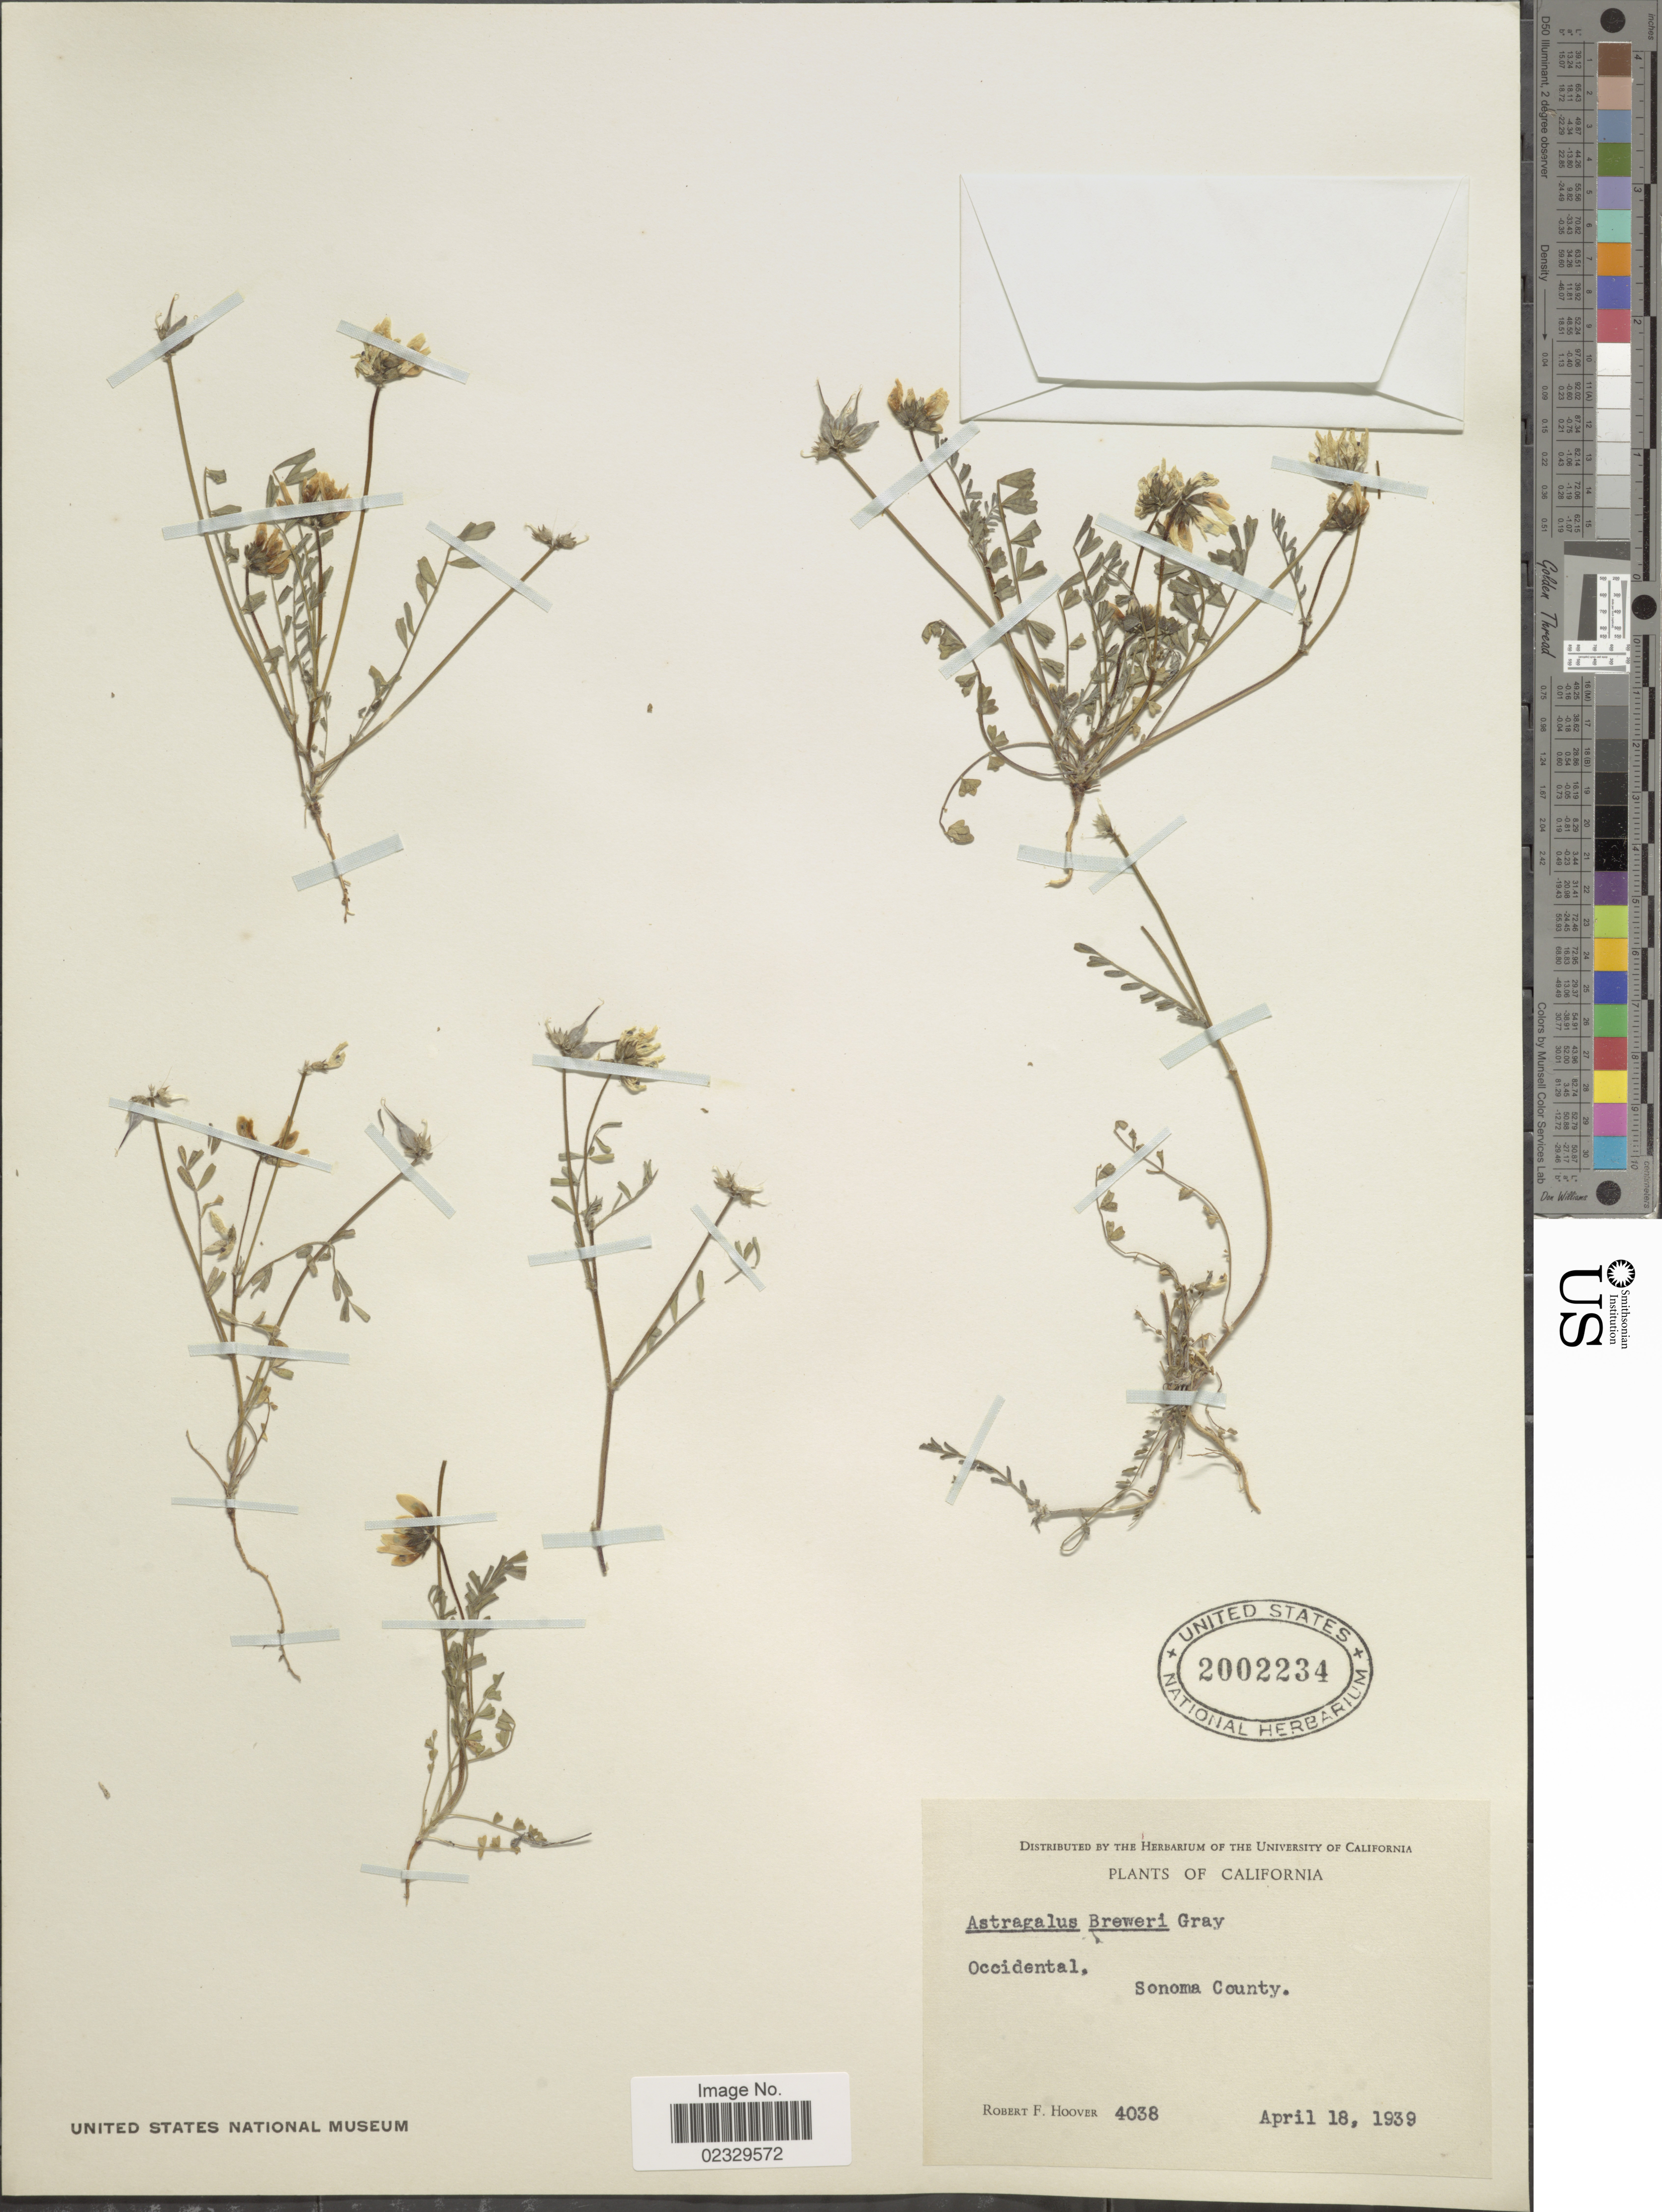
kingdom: Plantae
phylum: Tracheophyta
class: Magnoliopsida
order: Fabales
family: Fabaceae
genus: Astragalus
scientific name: Astragalus breweri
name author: A. Gray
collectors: R. F. Hoover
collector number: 4038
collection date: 1939-04-18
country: United States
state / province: California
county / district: Sonoma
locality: Sonoma County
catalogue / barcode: US 2002234